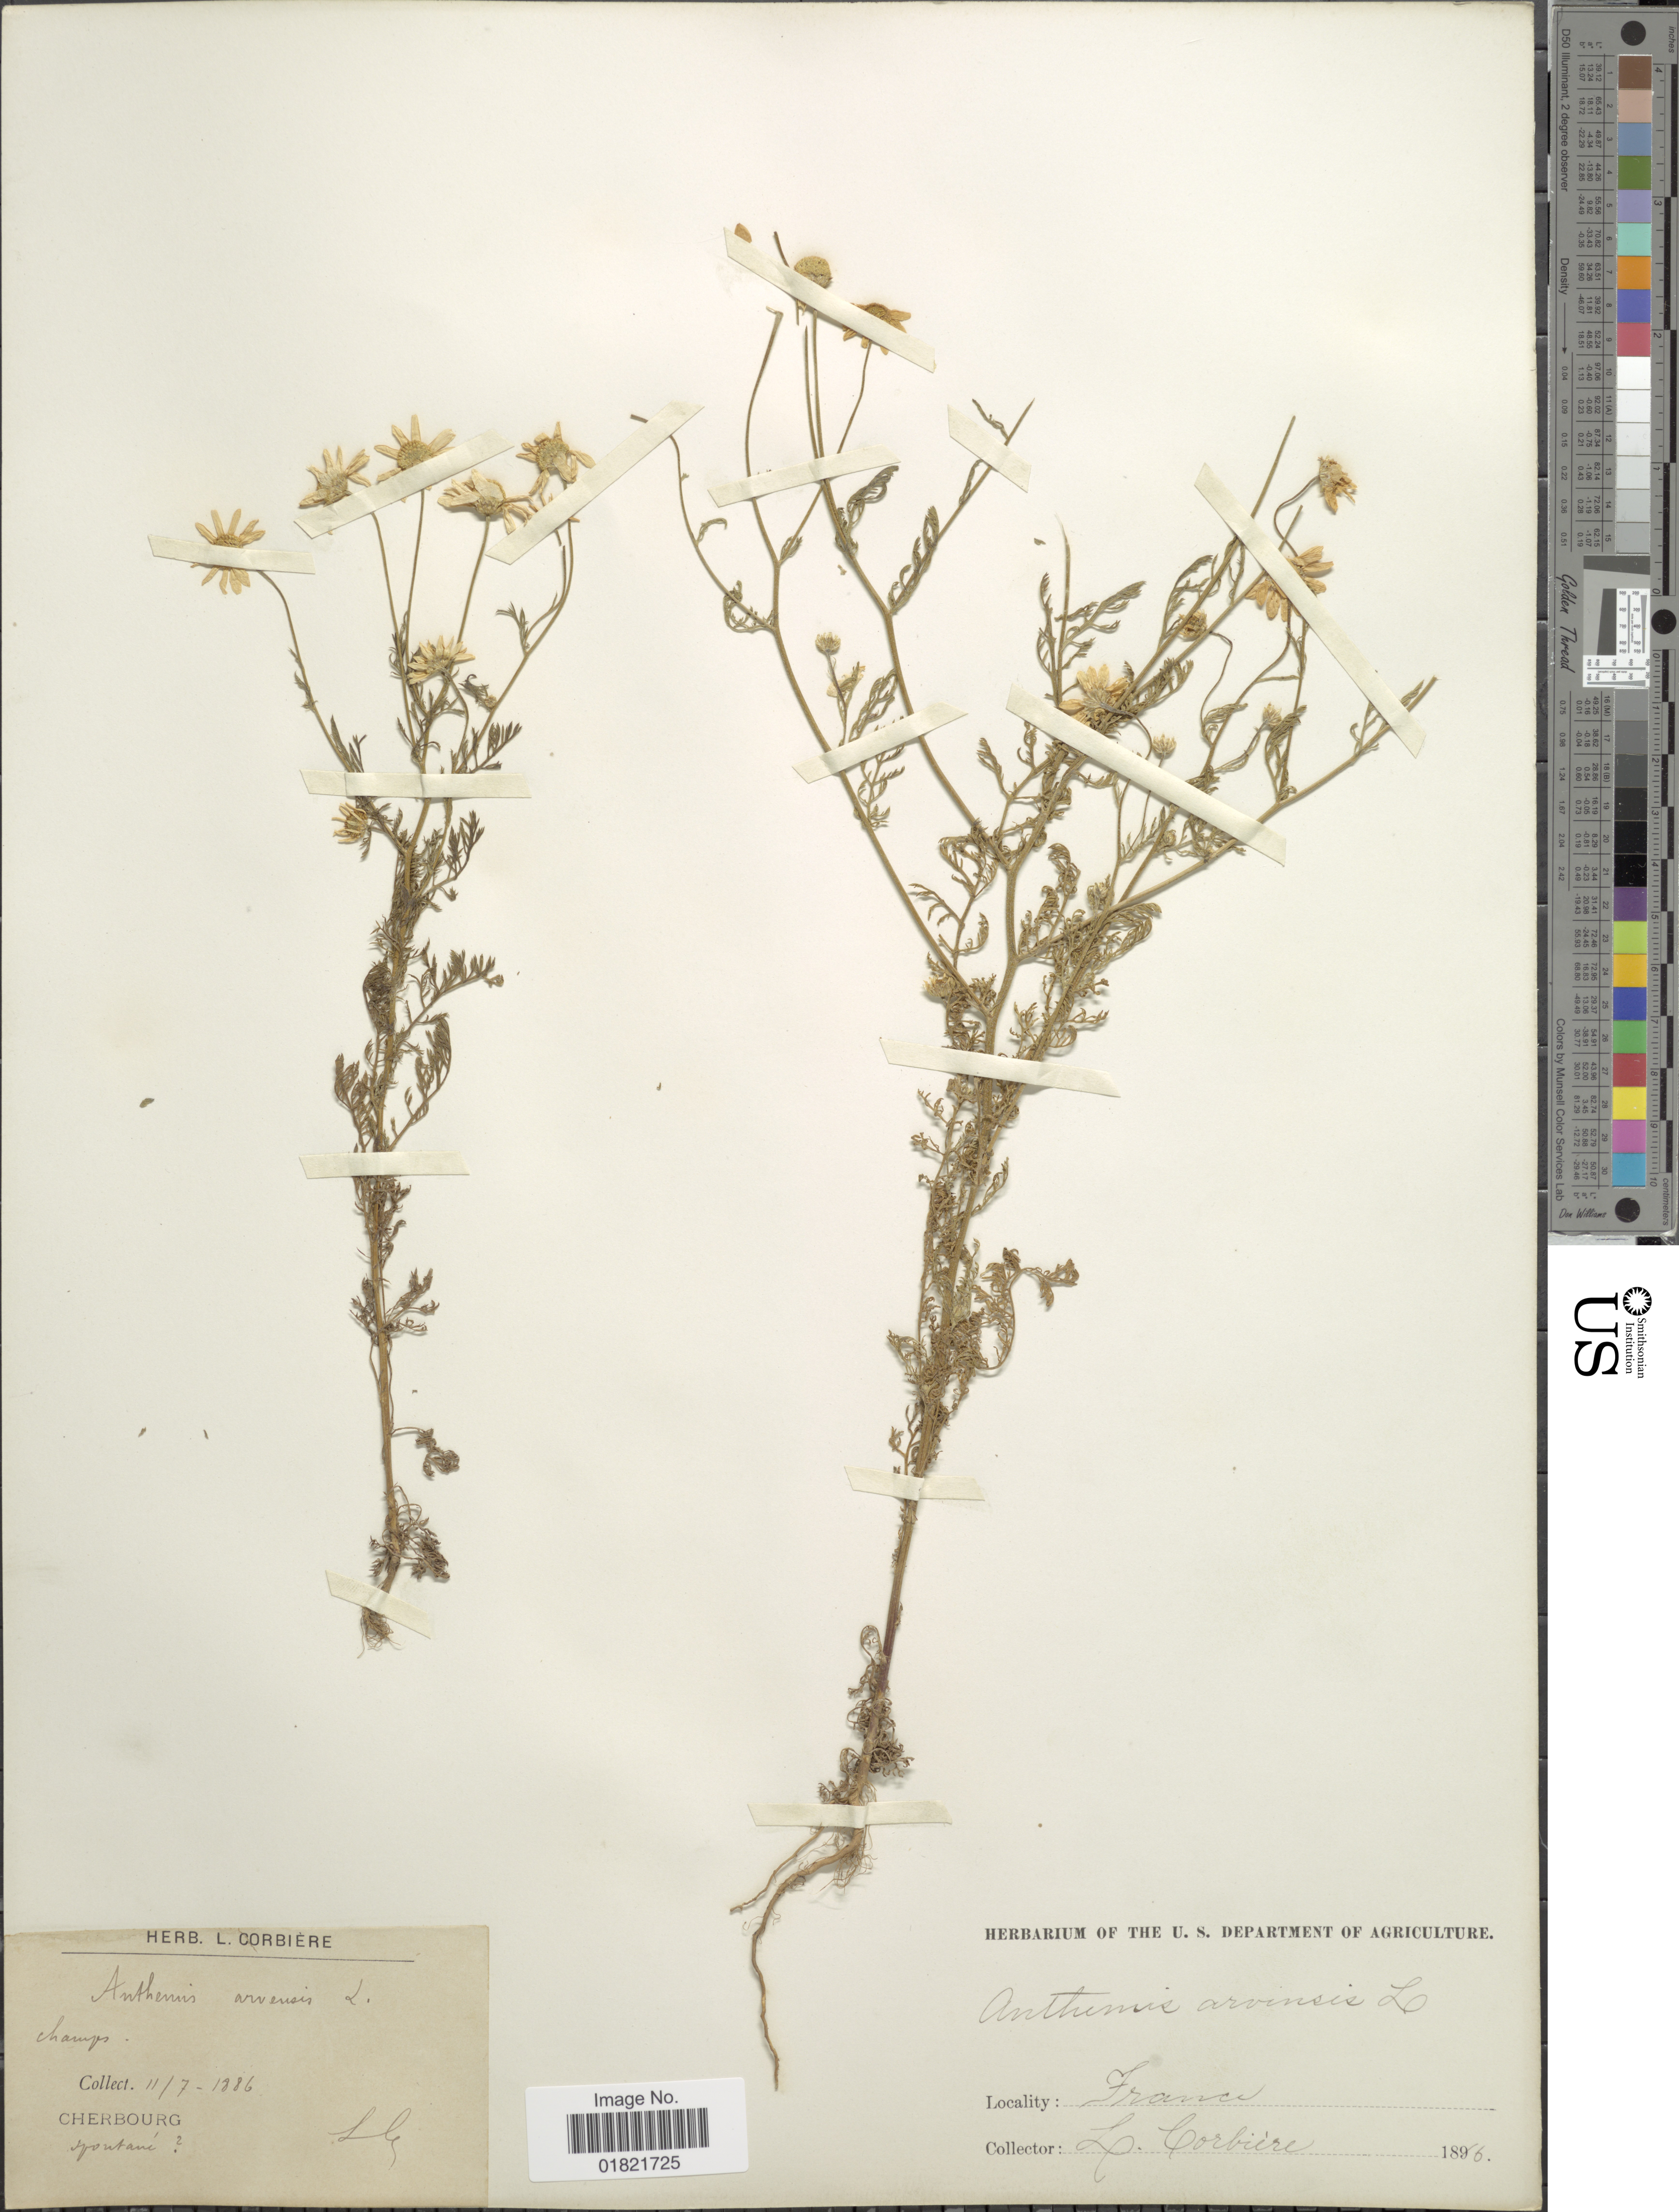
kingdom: Plantae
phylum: Tracheophyta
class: Magnoliopsida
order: Asterales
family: Asteraceae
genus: Anthemis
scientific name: Anthemis arvensis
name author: L.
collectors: L. Corbière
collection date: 1886-07-11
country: France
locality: Cherbourg